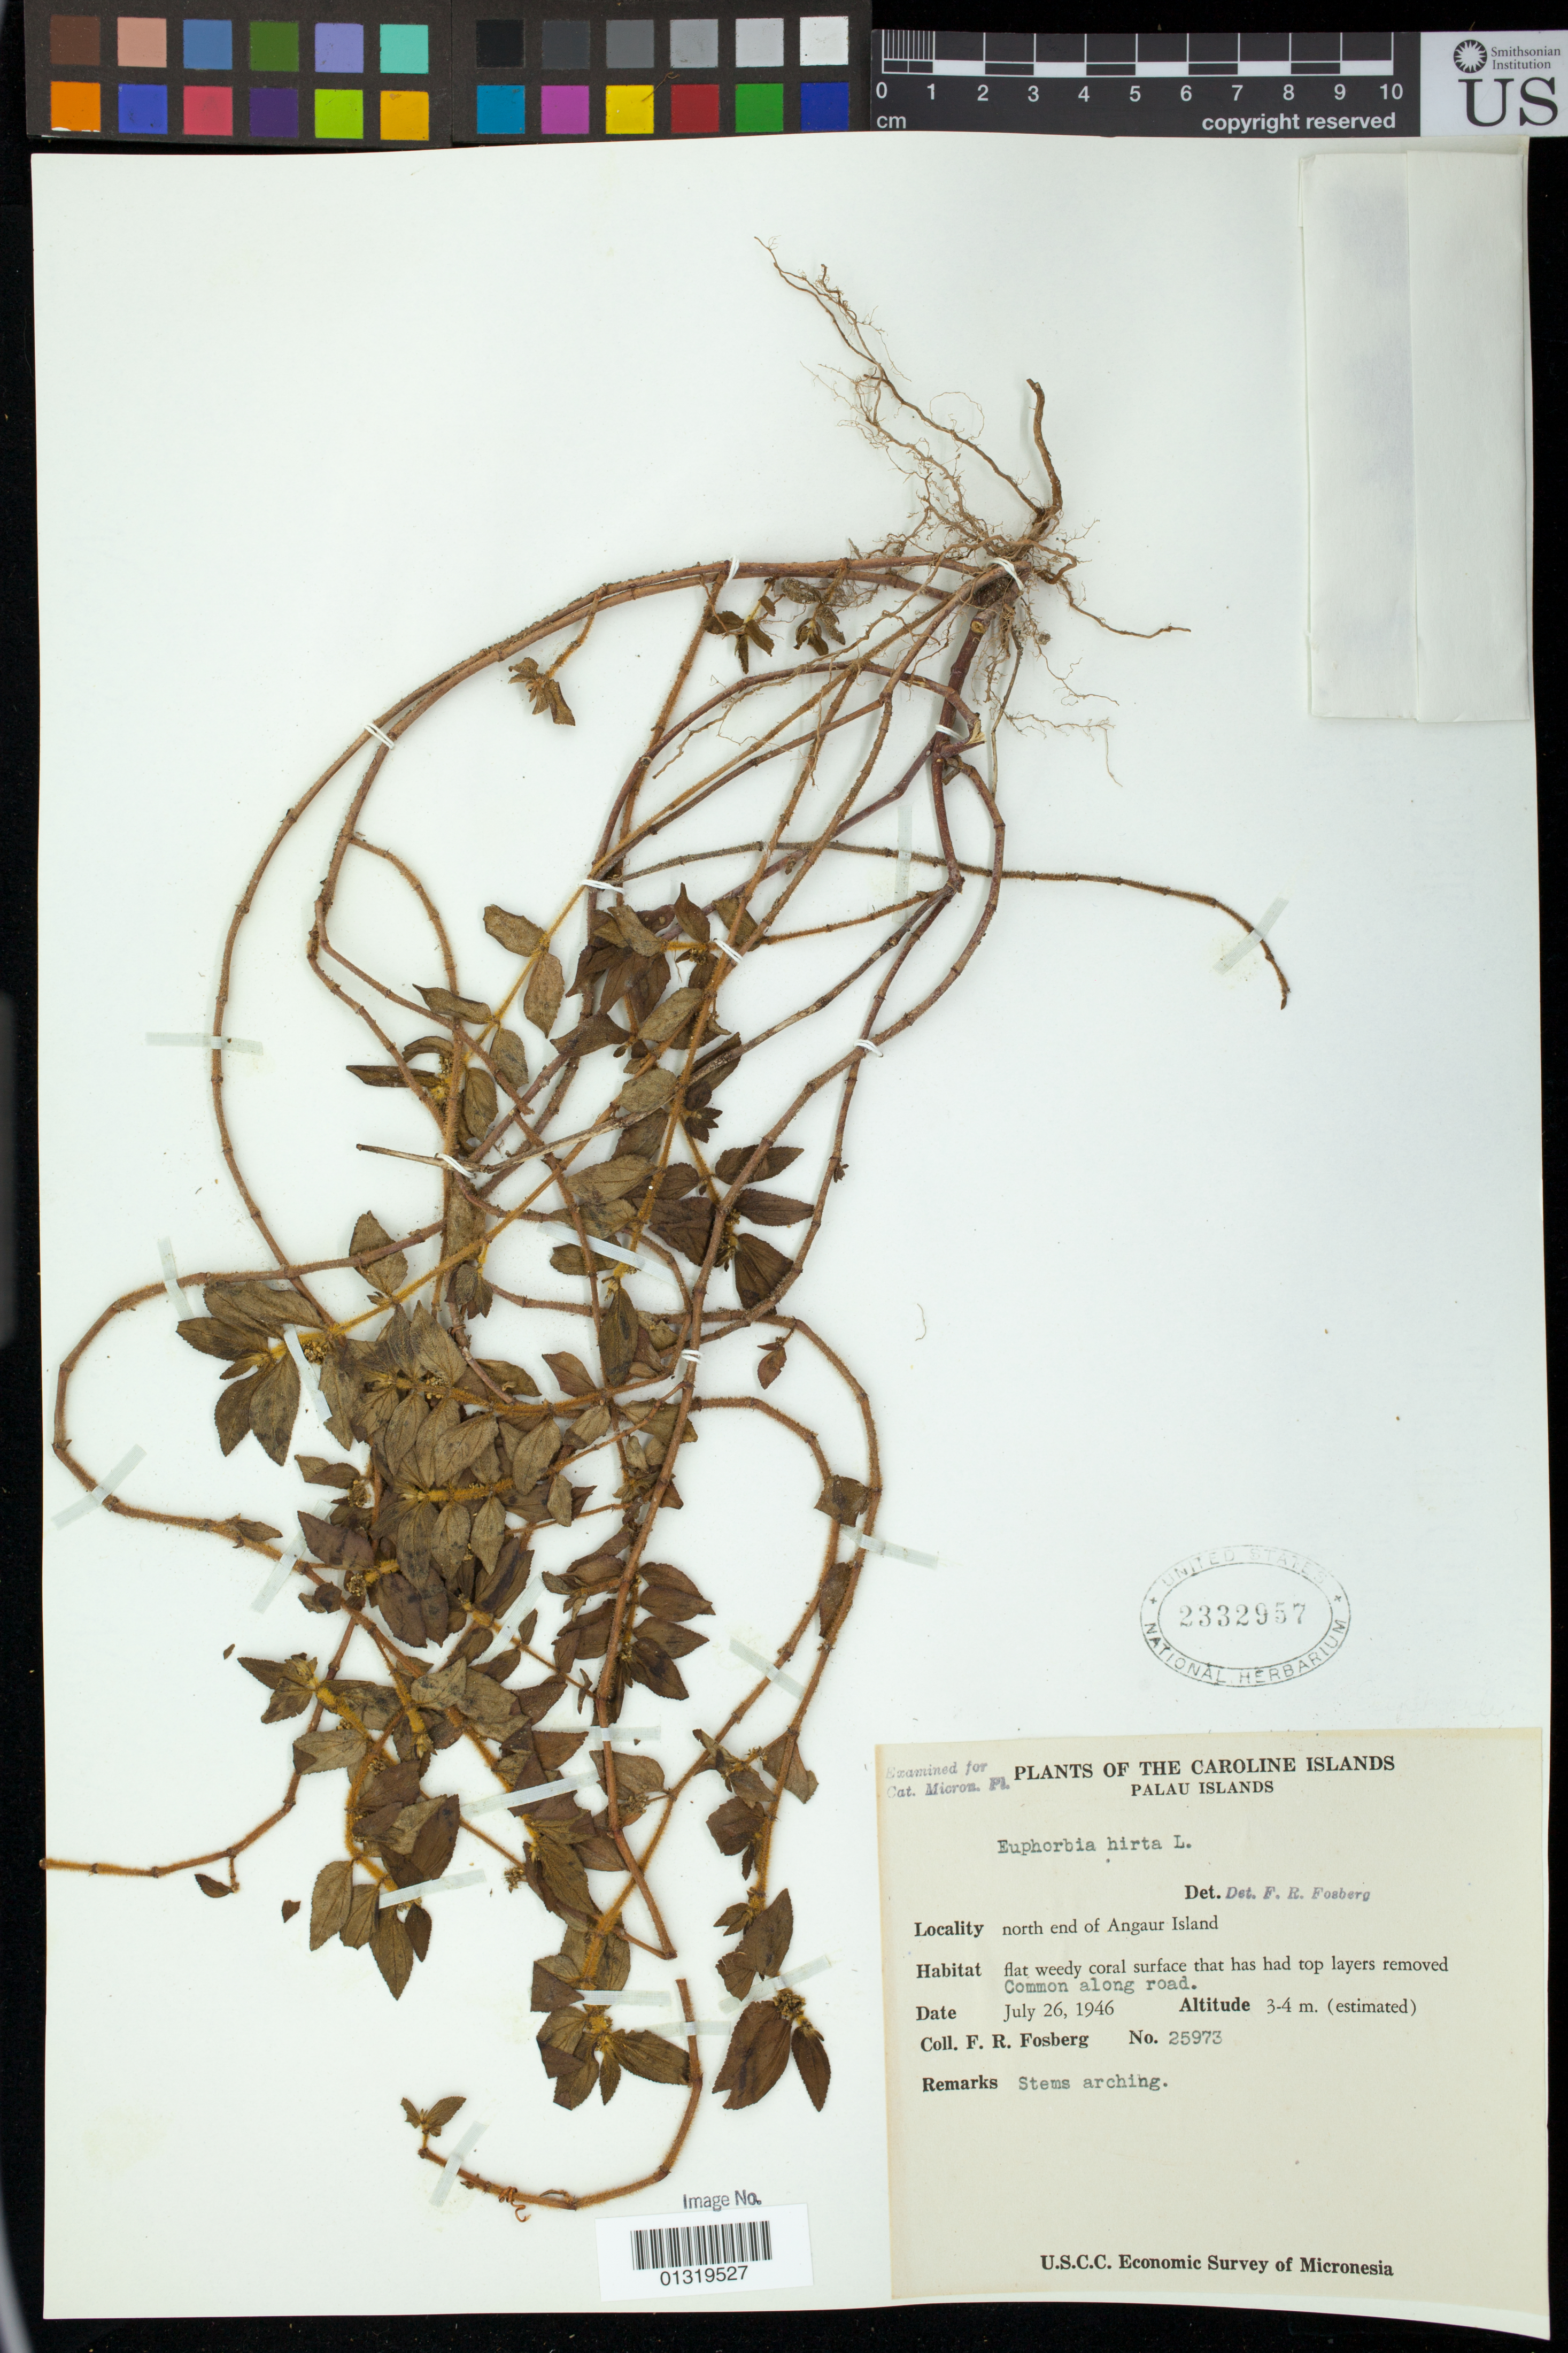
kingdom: Plantae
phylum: Tracheophyta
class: Magnoliopsida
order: Malpighiales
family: Euphorbiaceae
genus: Euphorbia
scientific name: Euphorbia hirta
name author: L.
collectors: F. R. Fosberg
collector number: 25973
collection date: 1946-07-26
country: Palau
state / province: Angaur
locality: north end of Angaur Island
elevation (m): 3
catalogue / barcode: US 2332957